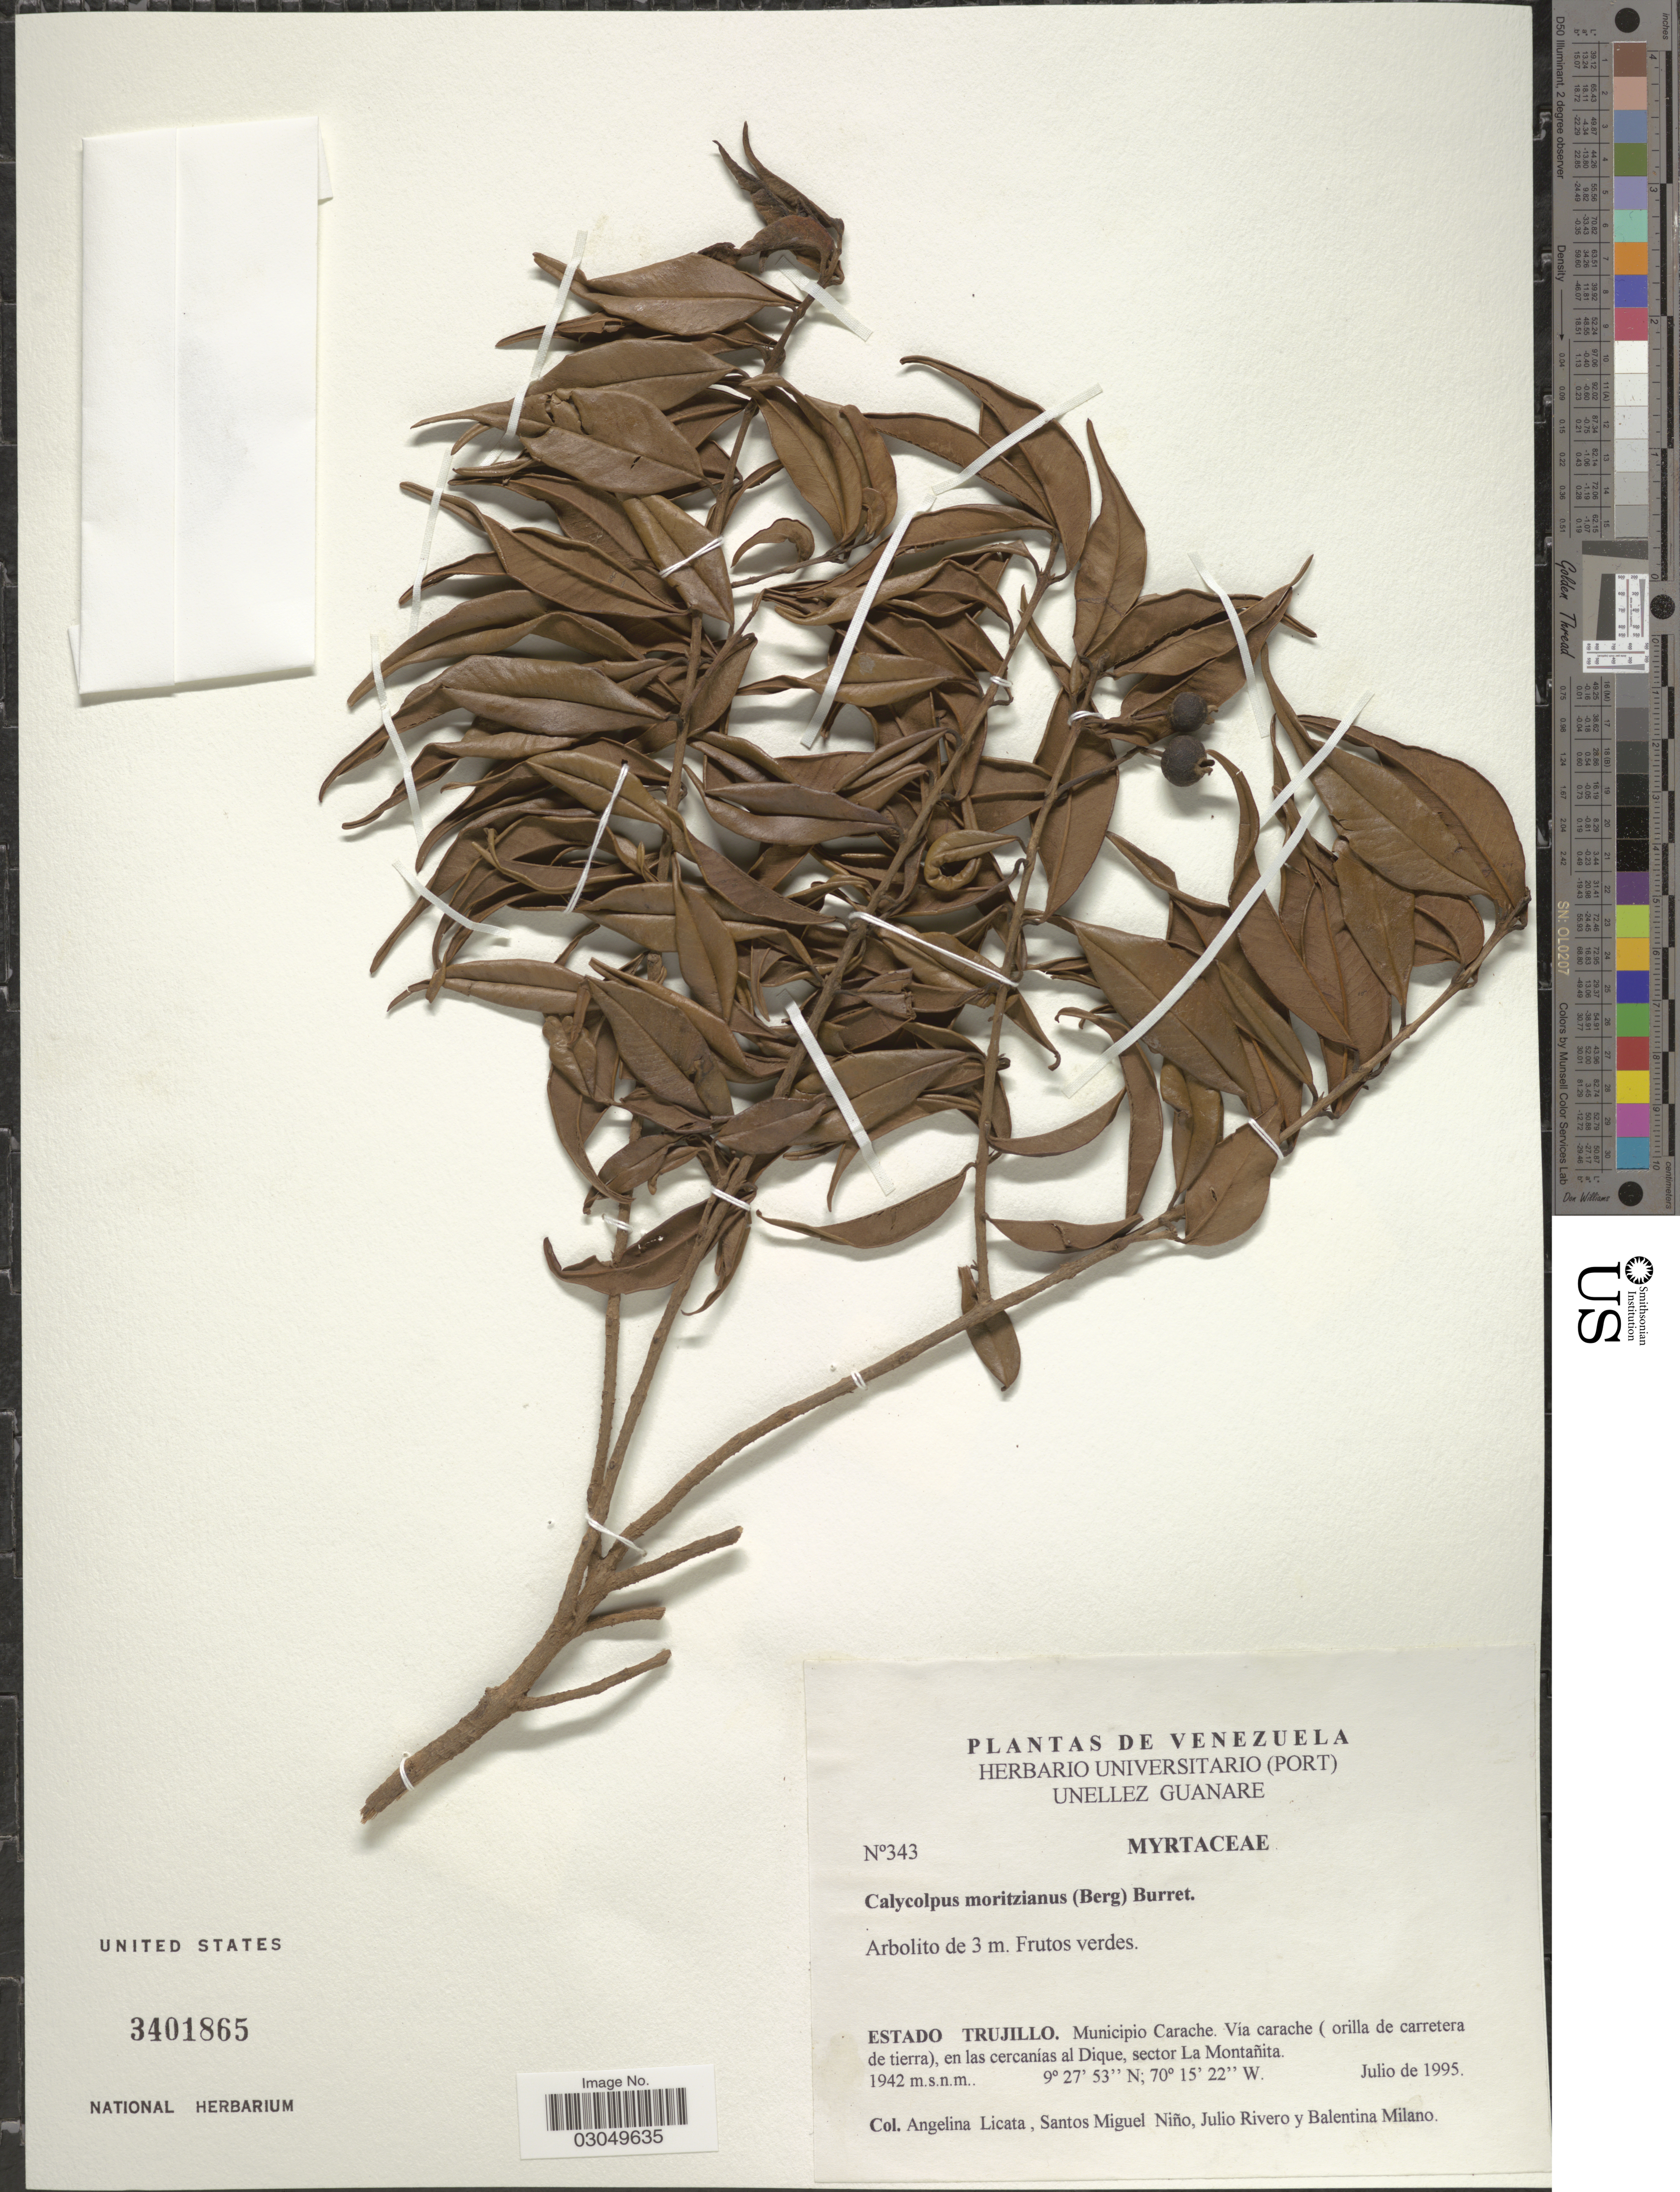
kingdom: Plantae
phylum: Tracheophyta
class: Magnoliopsida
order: Myrtales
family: Myrtaceae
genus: Calycolpus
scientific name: Calycolpus moritzianus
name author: (O. Berg) Burret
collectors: A. Licata, S. M. Niño, J. Rivero & B. Milano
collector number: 343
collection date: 1995-07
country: Venezuela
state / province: Trujillo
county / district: Carache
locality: Vía carache (orilla de carretera de tierra), en las cercanías al Dique, sector La Montañita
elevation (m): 1942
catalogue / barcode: US 3401865